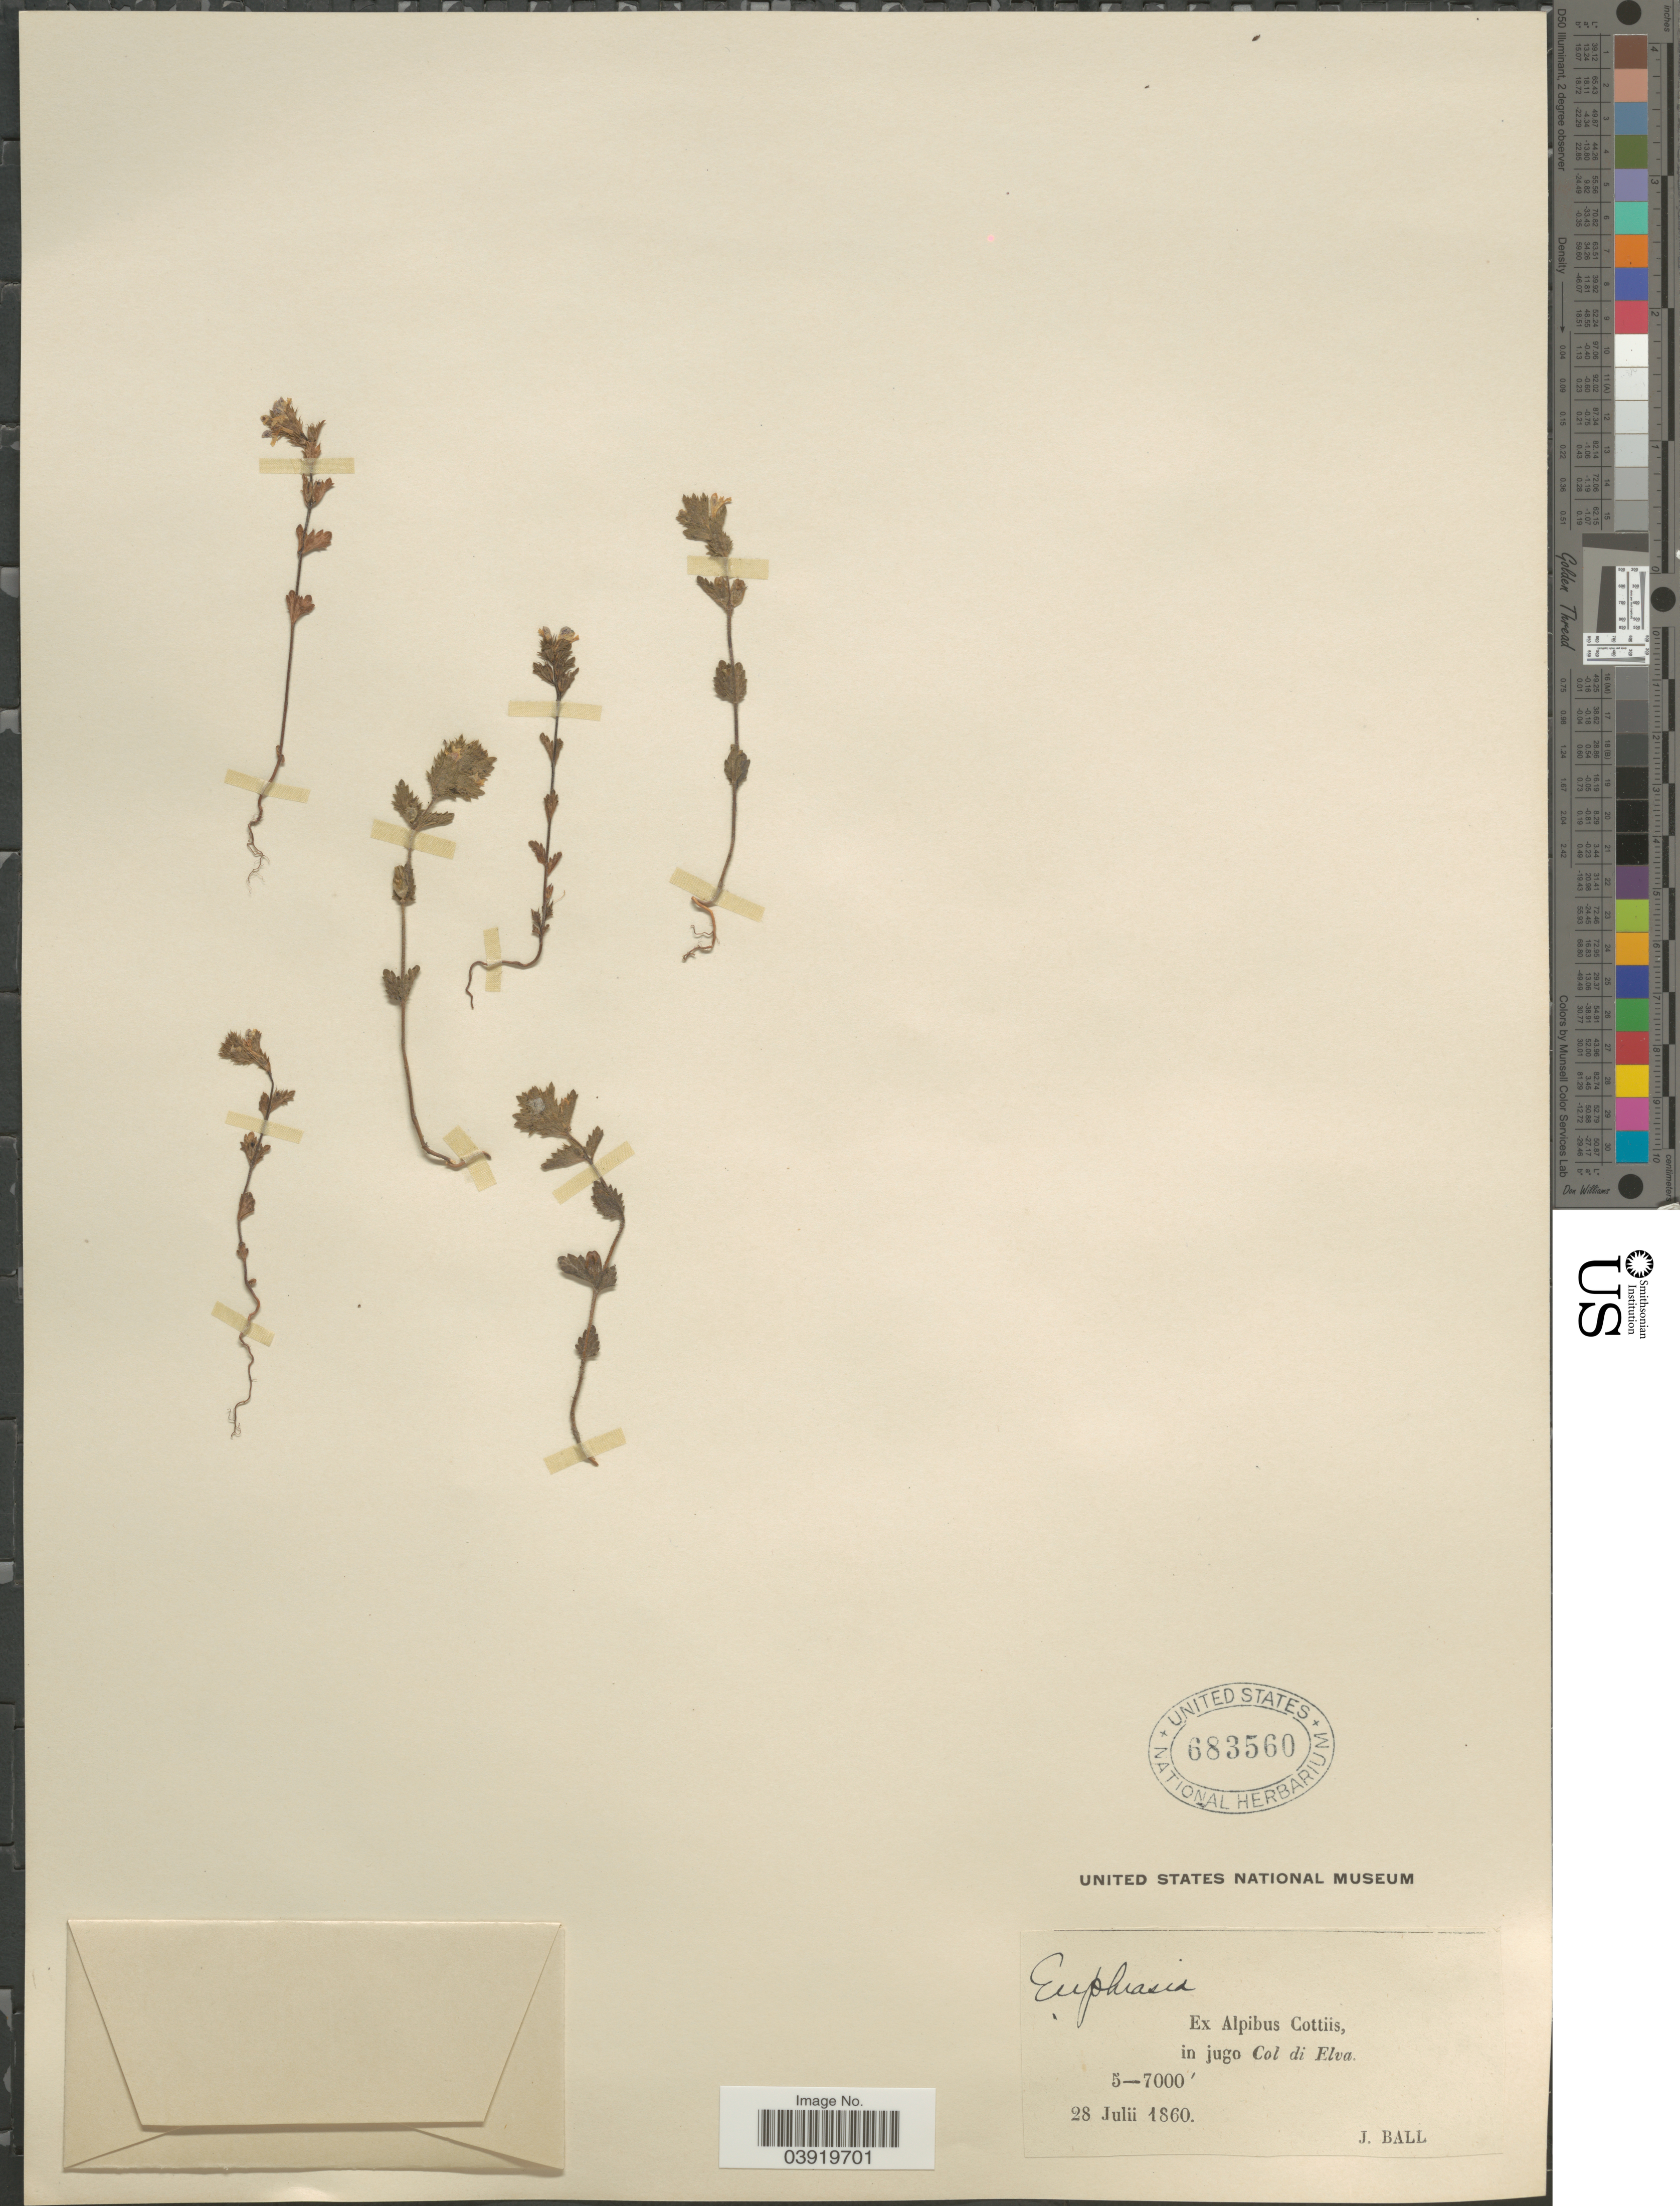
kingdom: Plantae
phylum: Tracheophyta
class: Magnoliopsida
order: Lamiales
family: Orobanchaceae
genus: Euphrasia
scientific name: Euphrasia sp.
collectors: J. Ball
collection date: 1860-07-28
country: Italy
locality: Ex Alpibus Cottiis, in jugo Col di Elva.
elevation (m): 1524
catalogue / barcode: US 683560